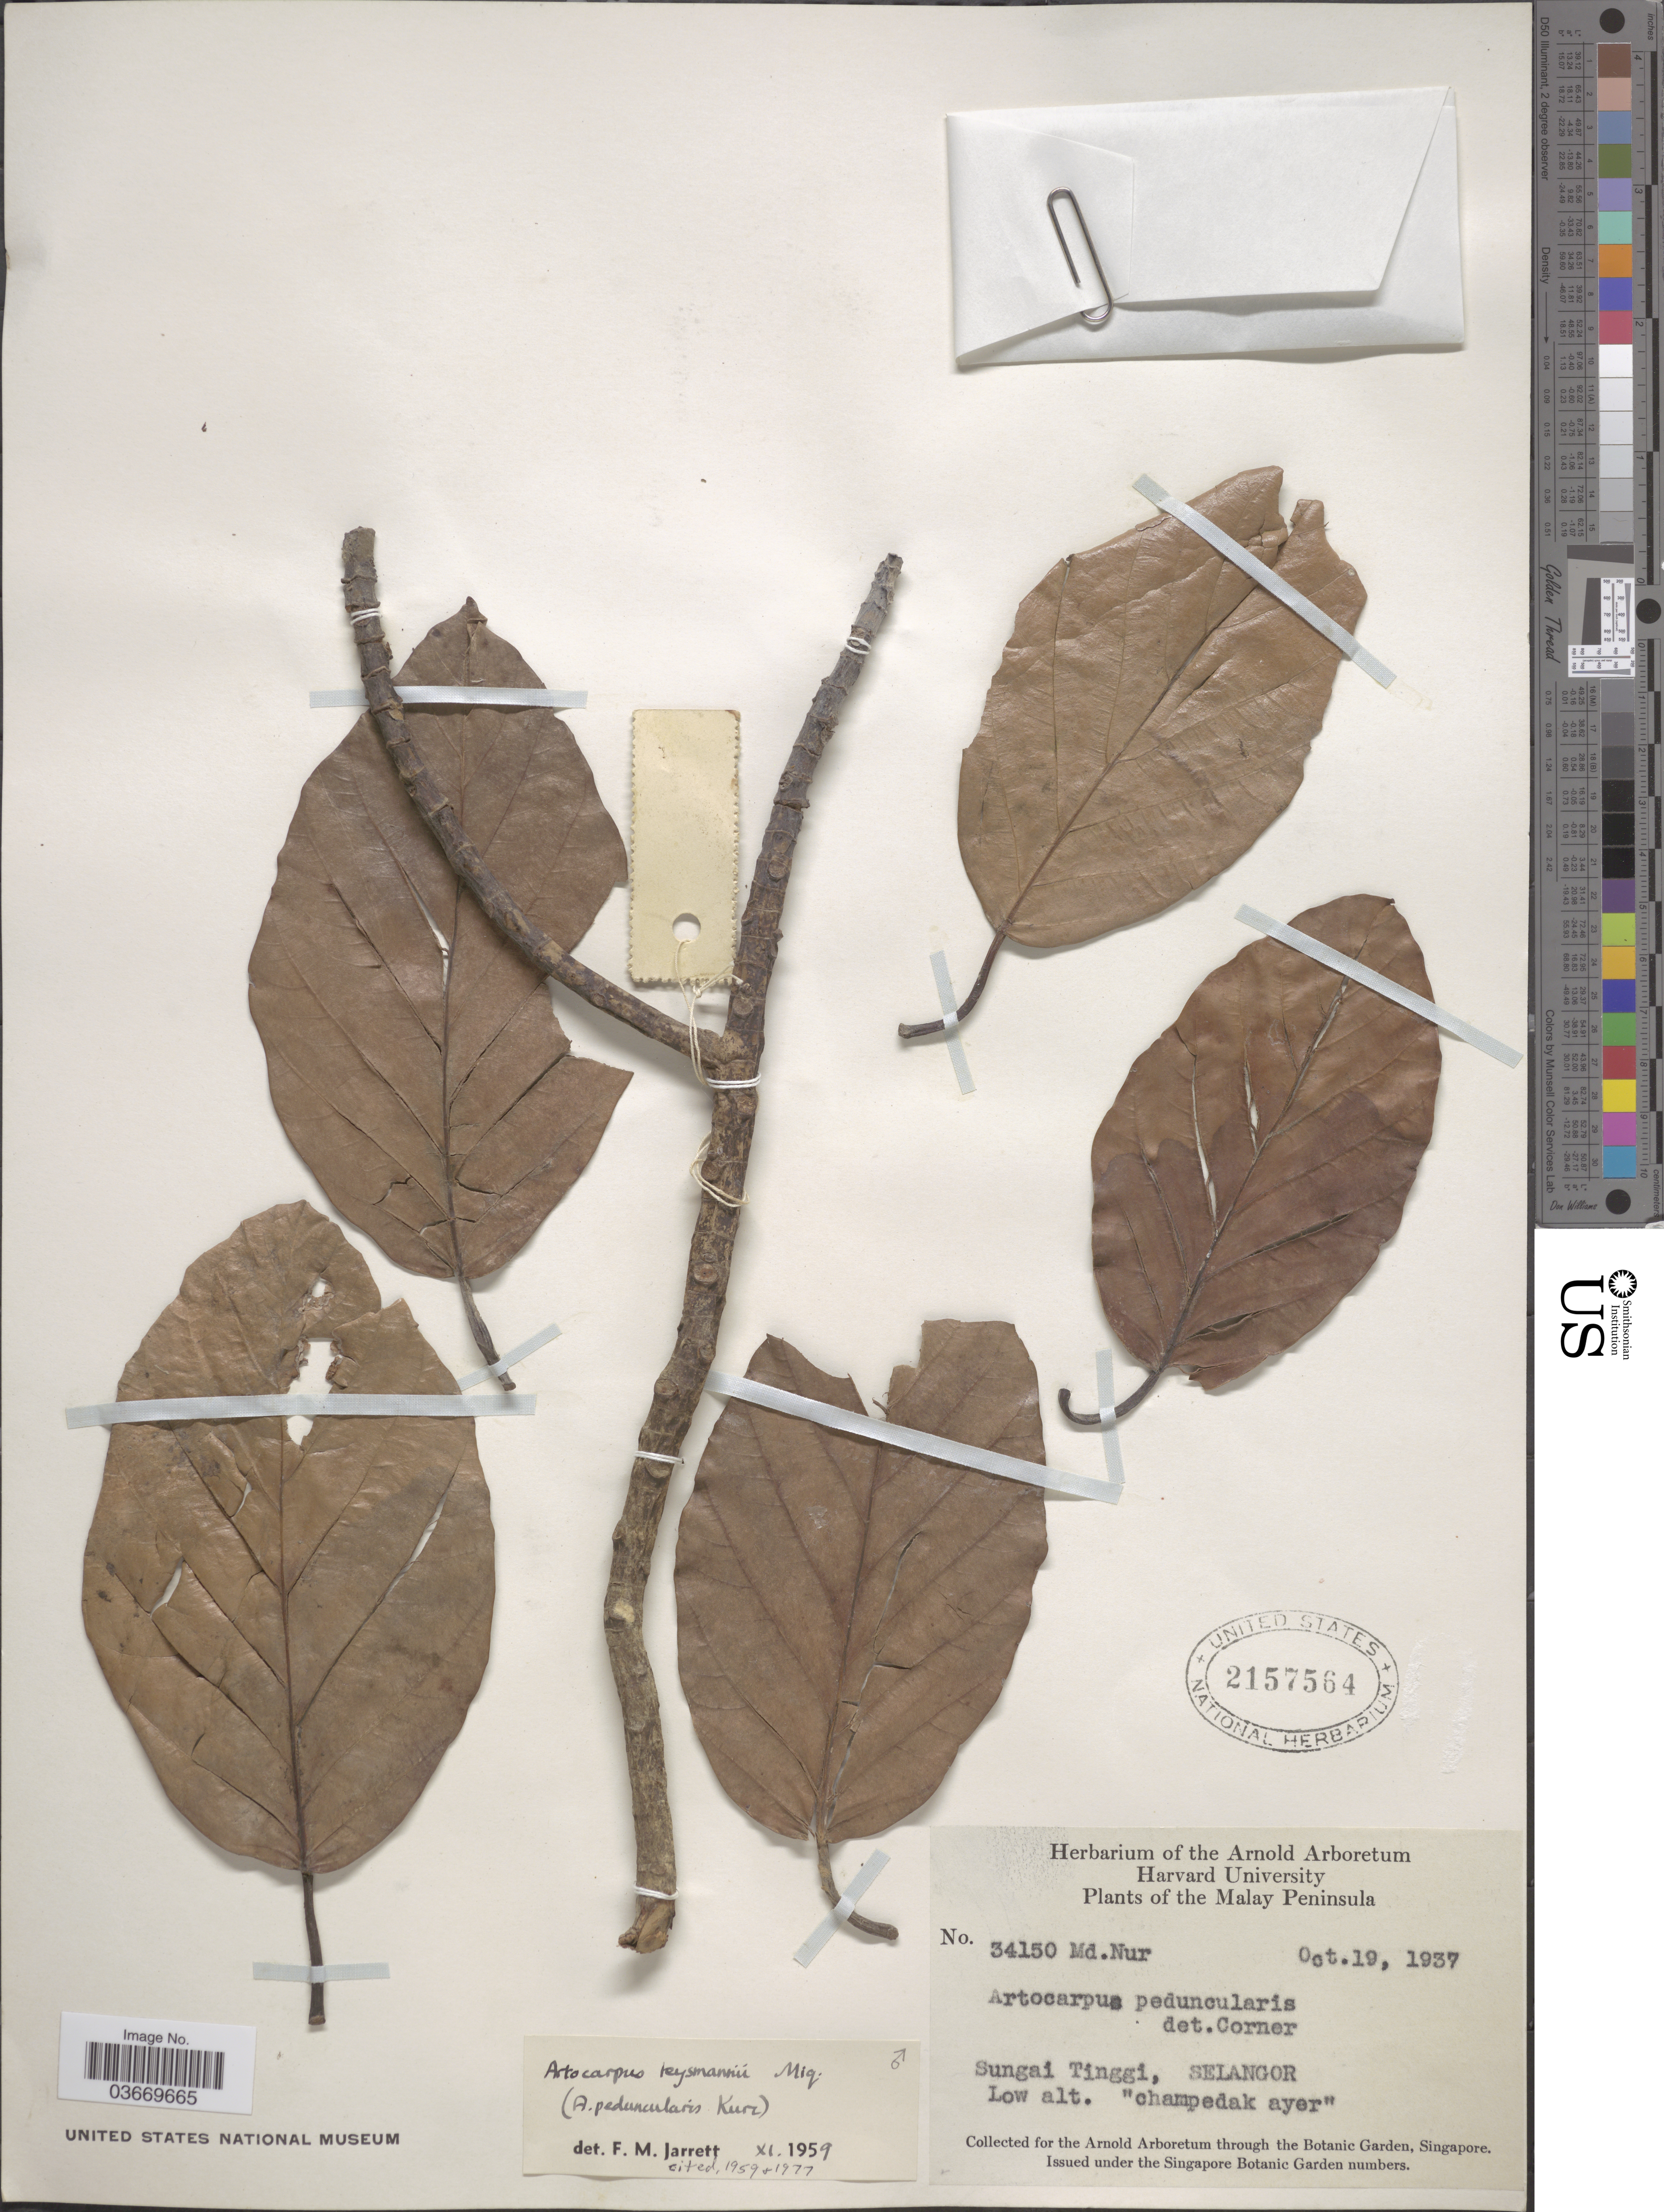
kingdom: Plantae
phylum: Tracheophyta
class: Magnoliopsida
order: Rosales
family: Moraceae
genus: Artocarpus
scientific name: Artocarpus teysmannii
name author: Miq.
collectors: M. Nur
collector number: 34150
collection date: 1937-10-19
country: Malaysia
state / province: Selangor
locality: Malay Peninsula. Sungai Tinggi.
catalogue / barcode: US 2157564